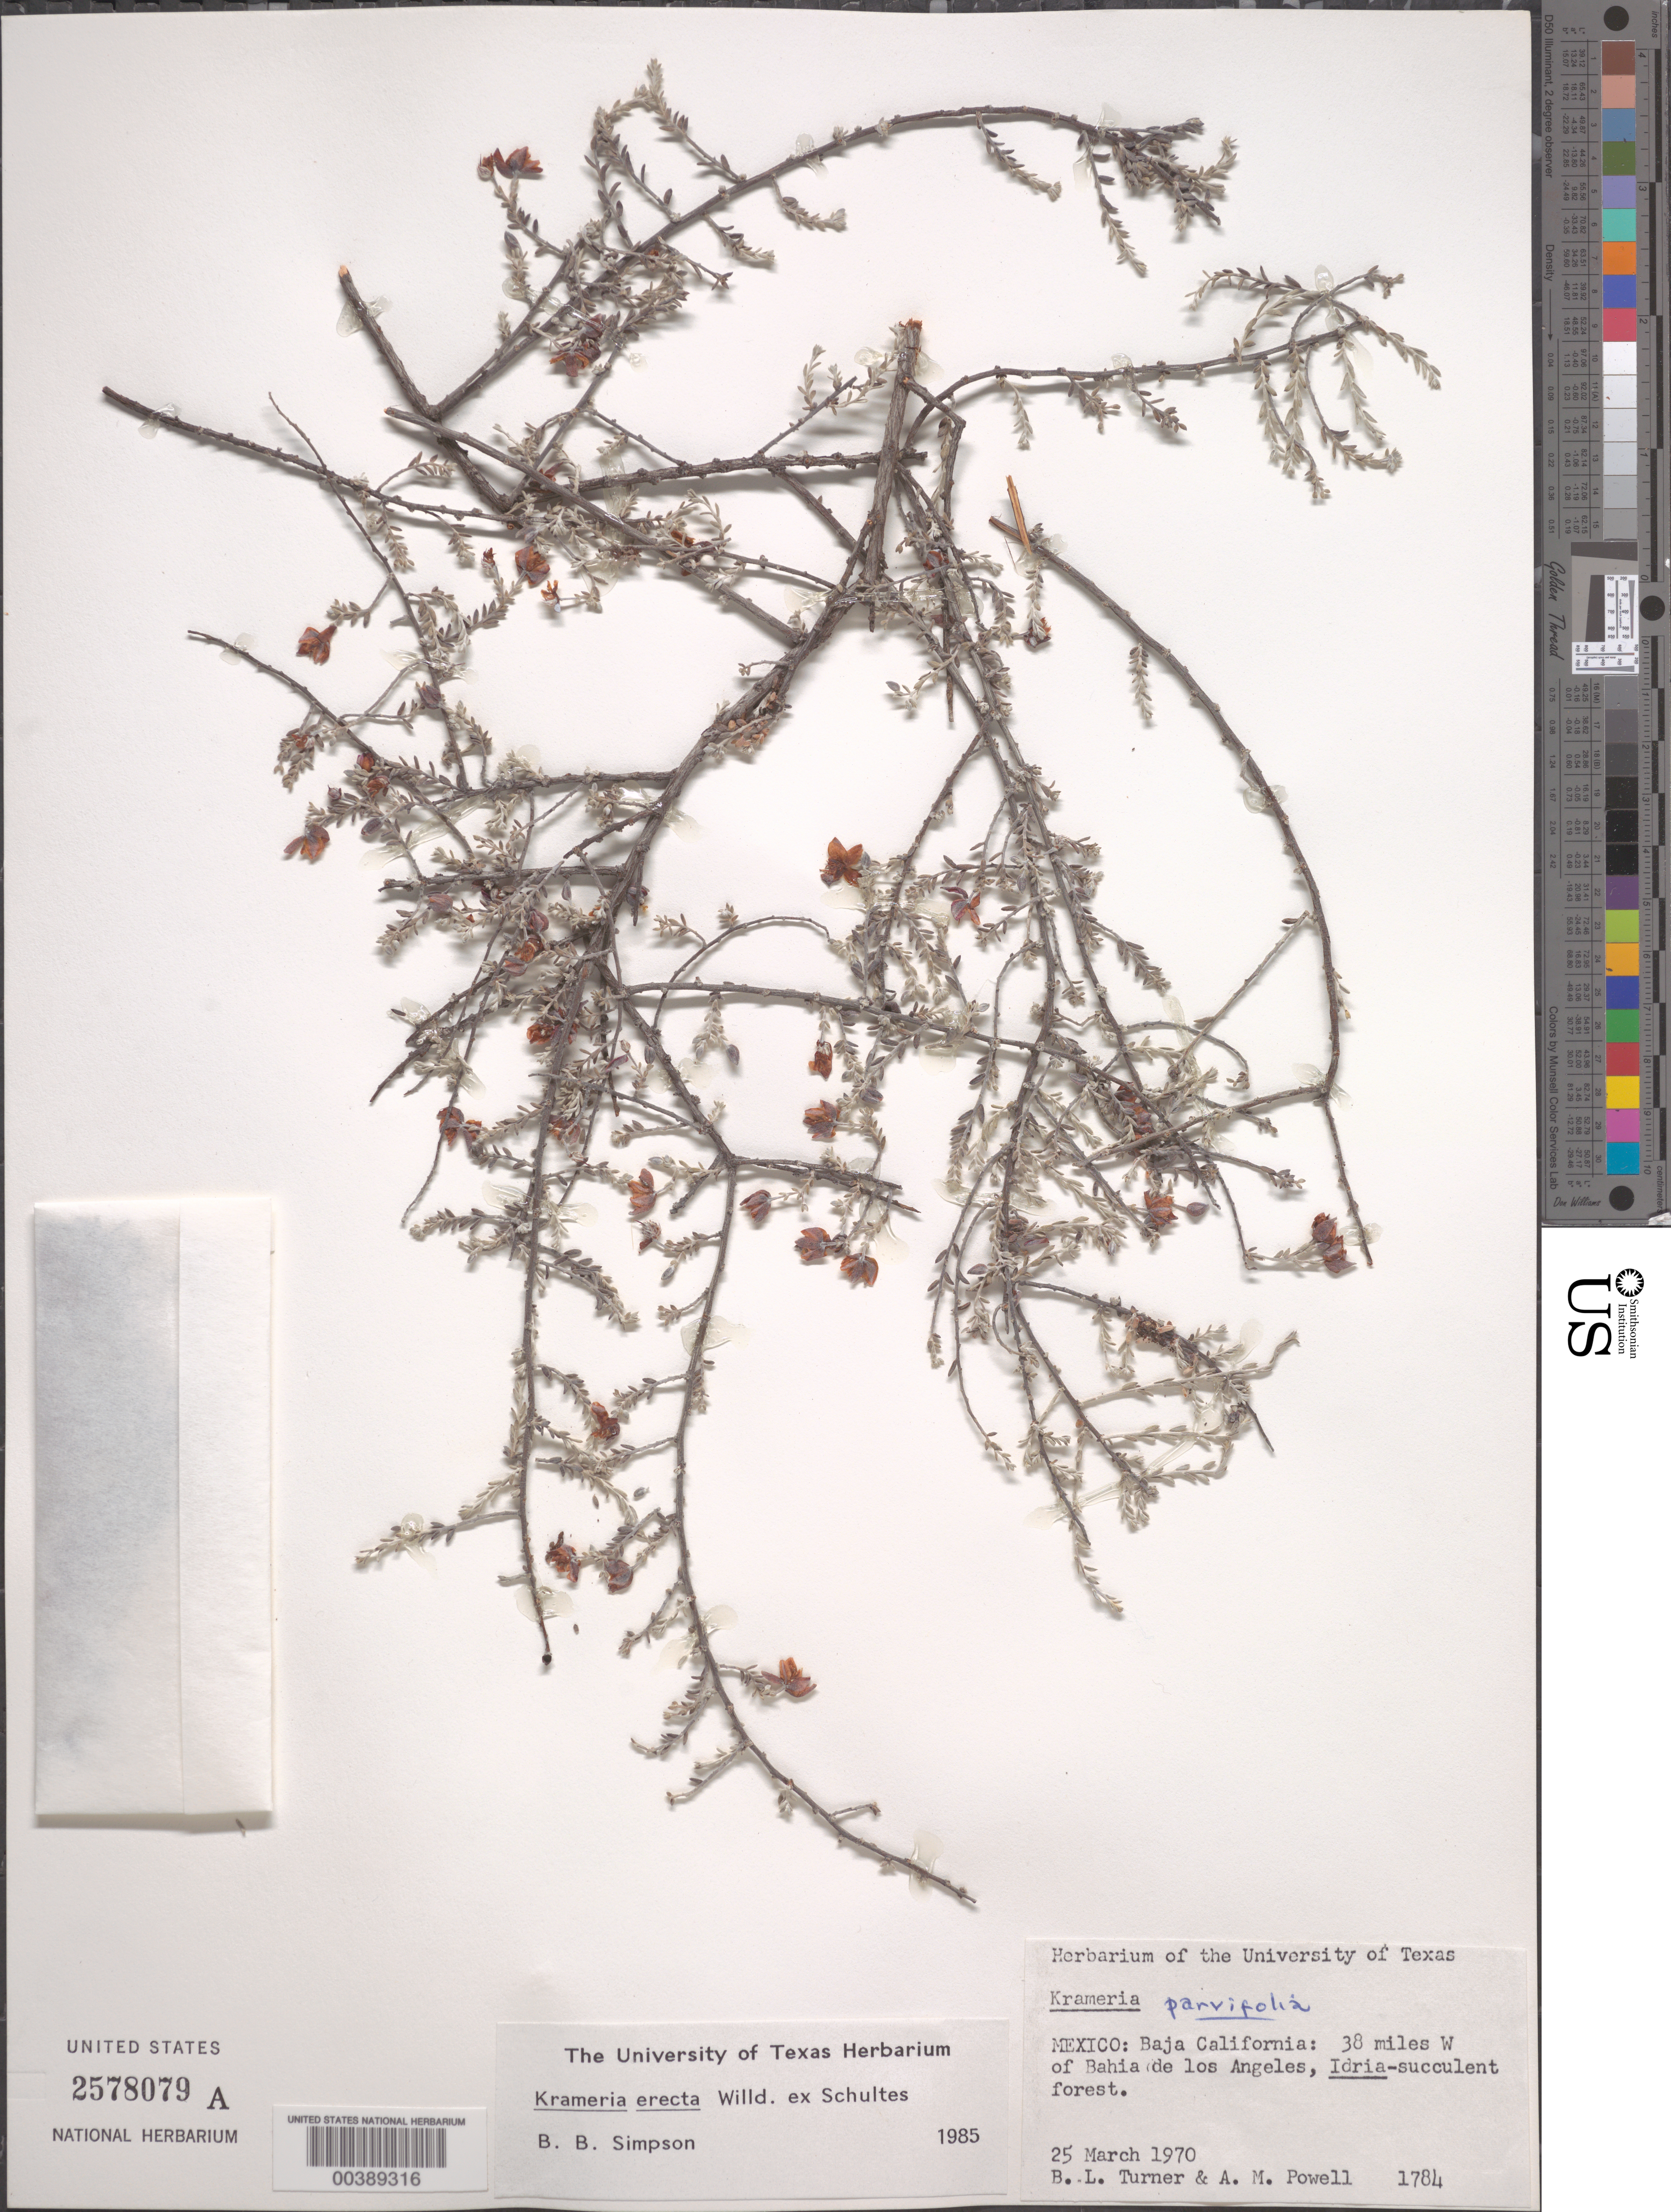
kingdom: Plantae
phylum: Tracheophyta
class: Magnoliopsida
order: Zygophyllales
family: Krameriaceae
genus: Krameria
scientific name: Krameria erecta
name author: Willd. ex Schult.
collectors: B. L. Turner & A. M. Powell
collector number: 1784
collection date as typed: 25 Mar 1970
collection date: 1970-03-25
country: Mexico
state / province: Baja California Norte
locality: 38 mi W of Bahia de Los Angeles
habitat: Forest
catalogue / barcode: US 2578079A